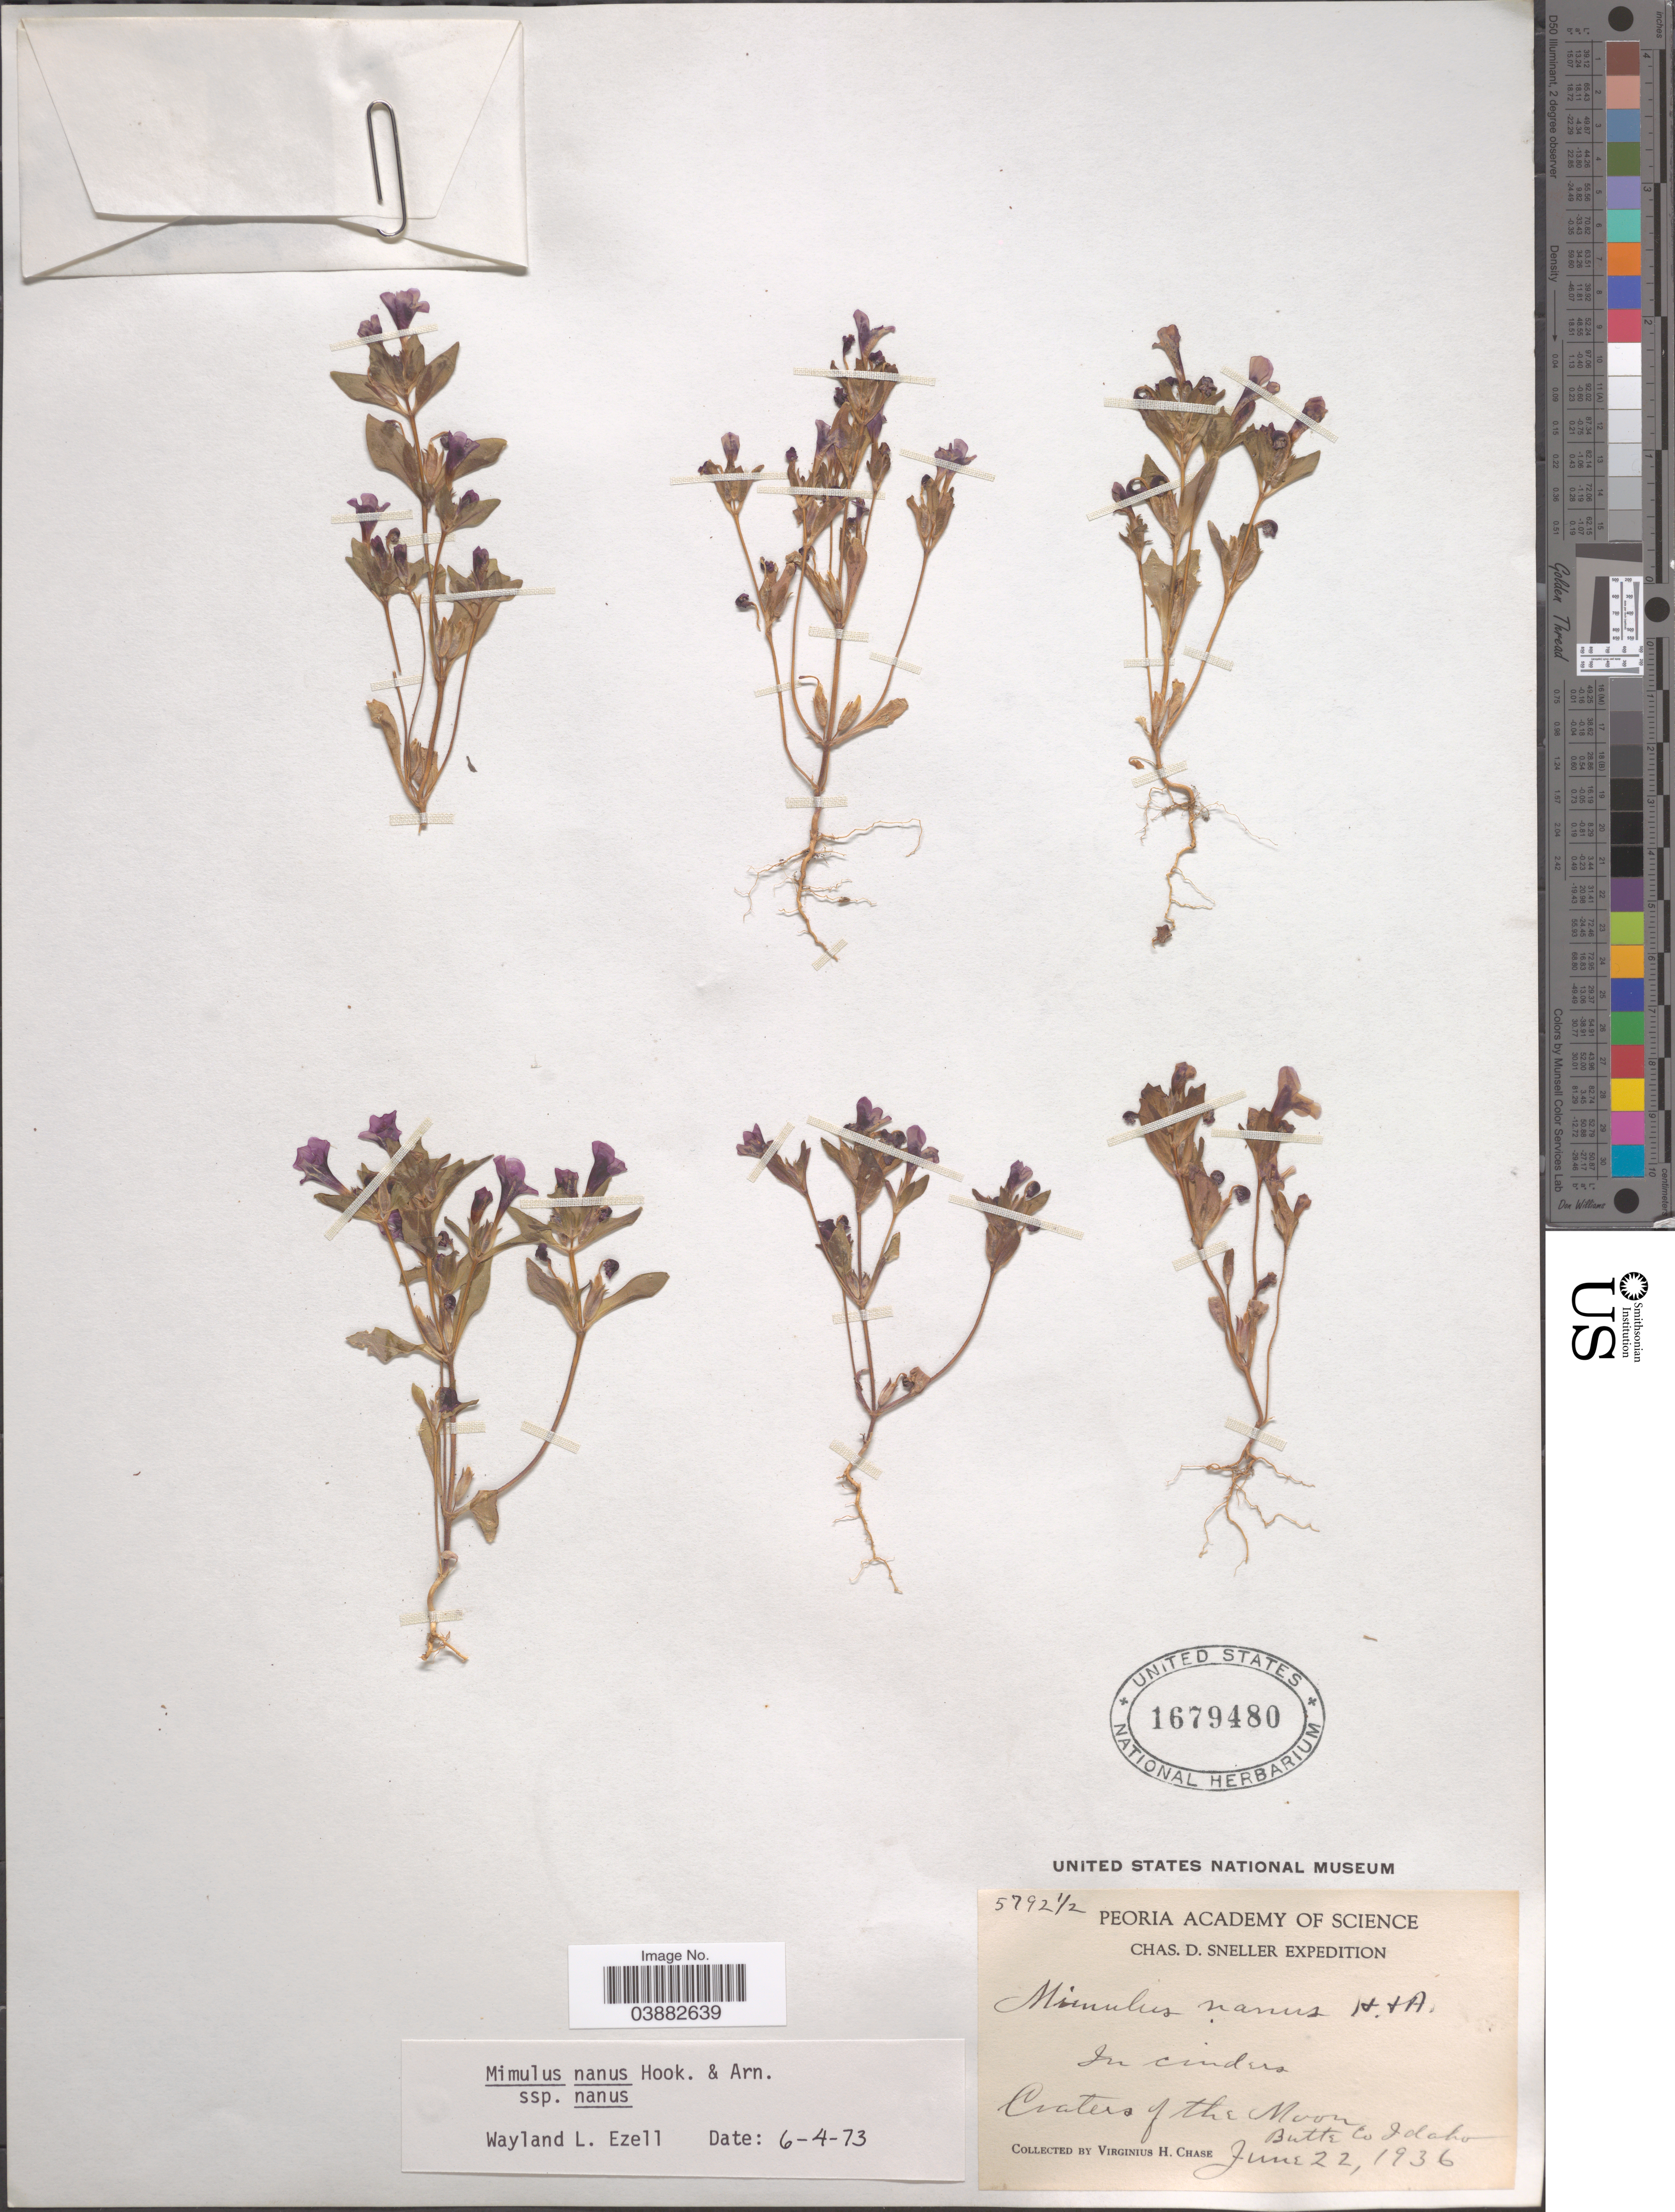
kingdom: Plantae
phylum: Tracheophyta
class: Magnoliopsida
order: Lamiales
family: Phrymaceae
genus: Mimulus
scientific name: Mimulus nanus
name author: Hook. & Arn.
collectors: V. H. Chase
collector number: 5792½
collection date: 1936-06-22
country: United States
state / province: Idaho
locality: Craters of the Moon. Butte Co.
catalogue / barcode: US 1679480